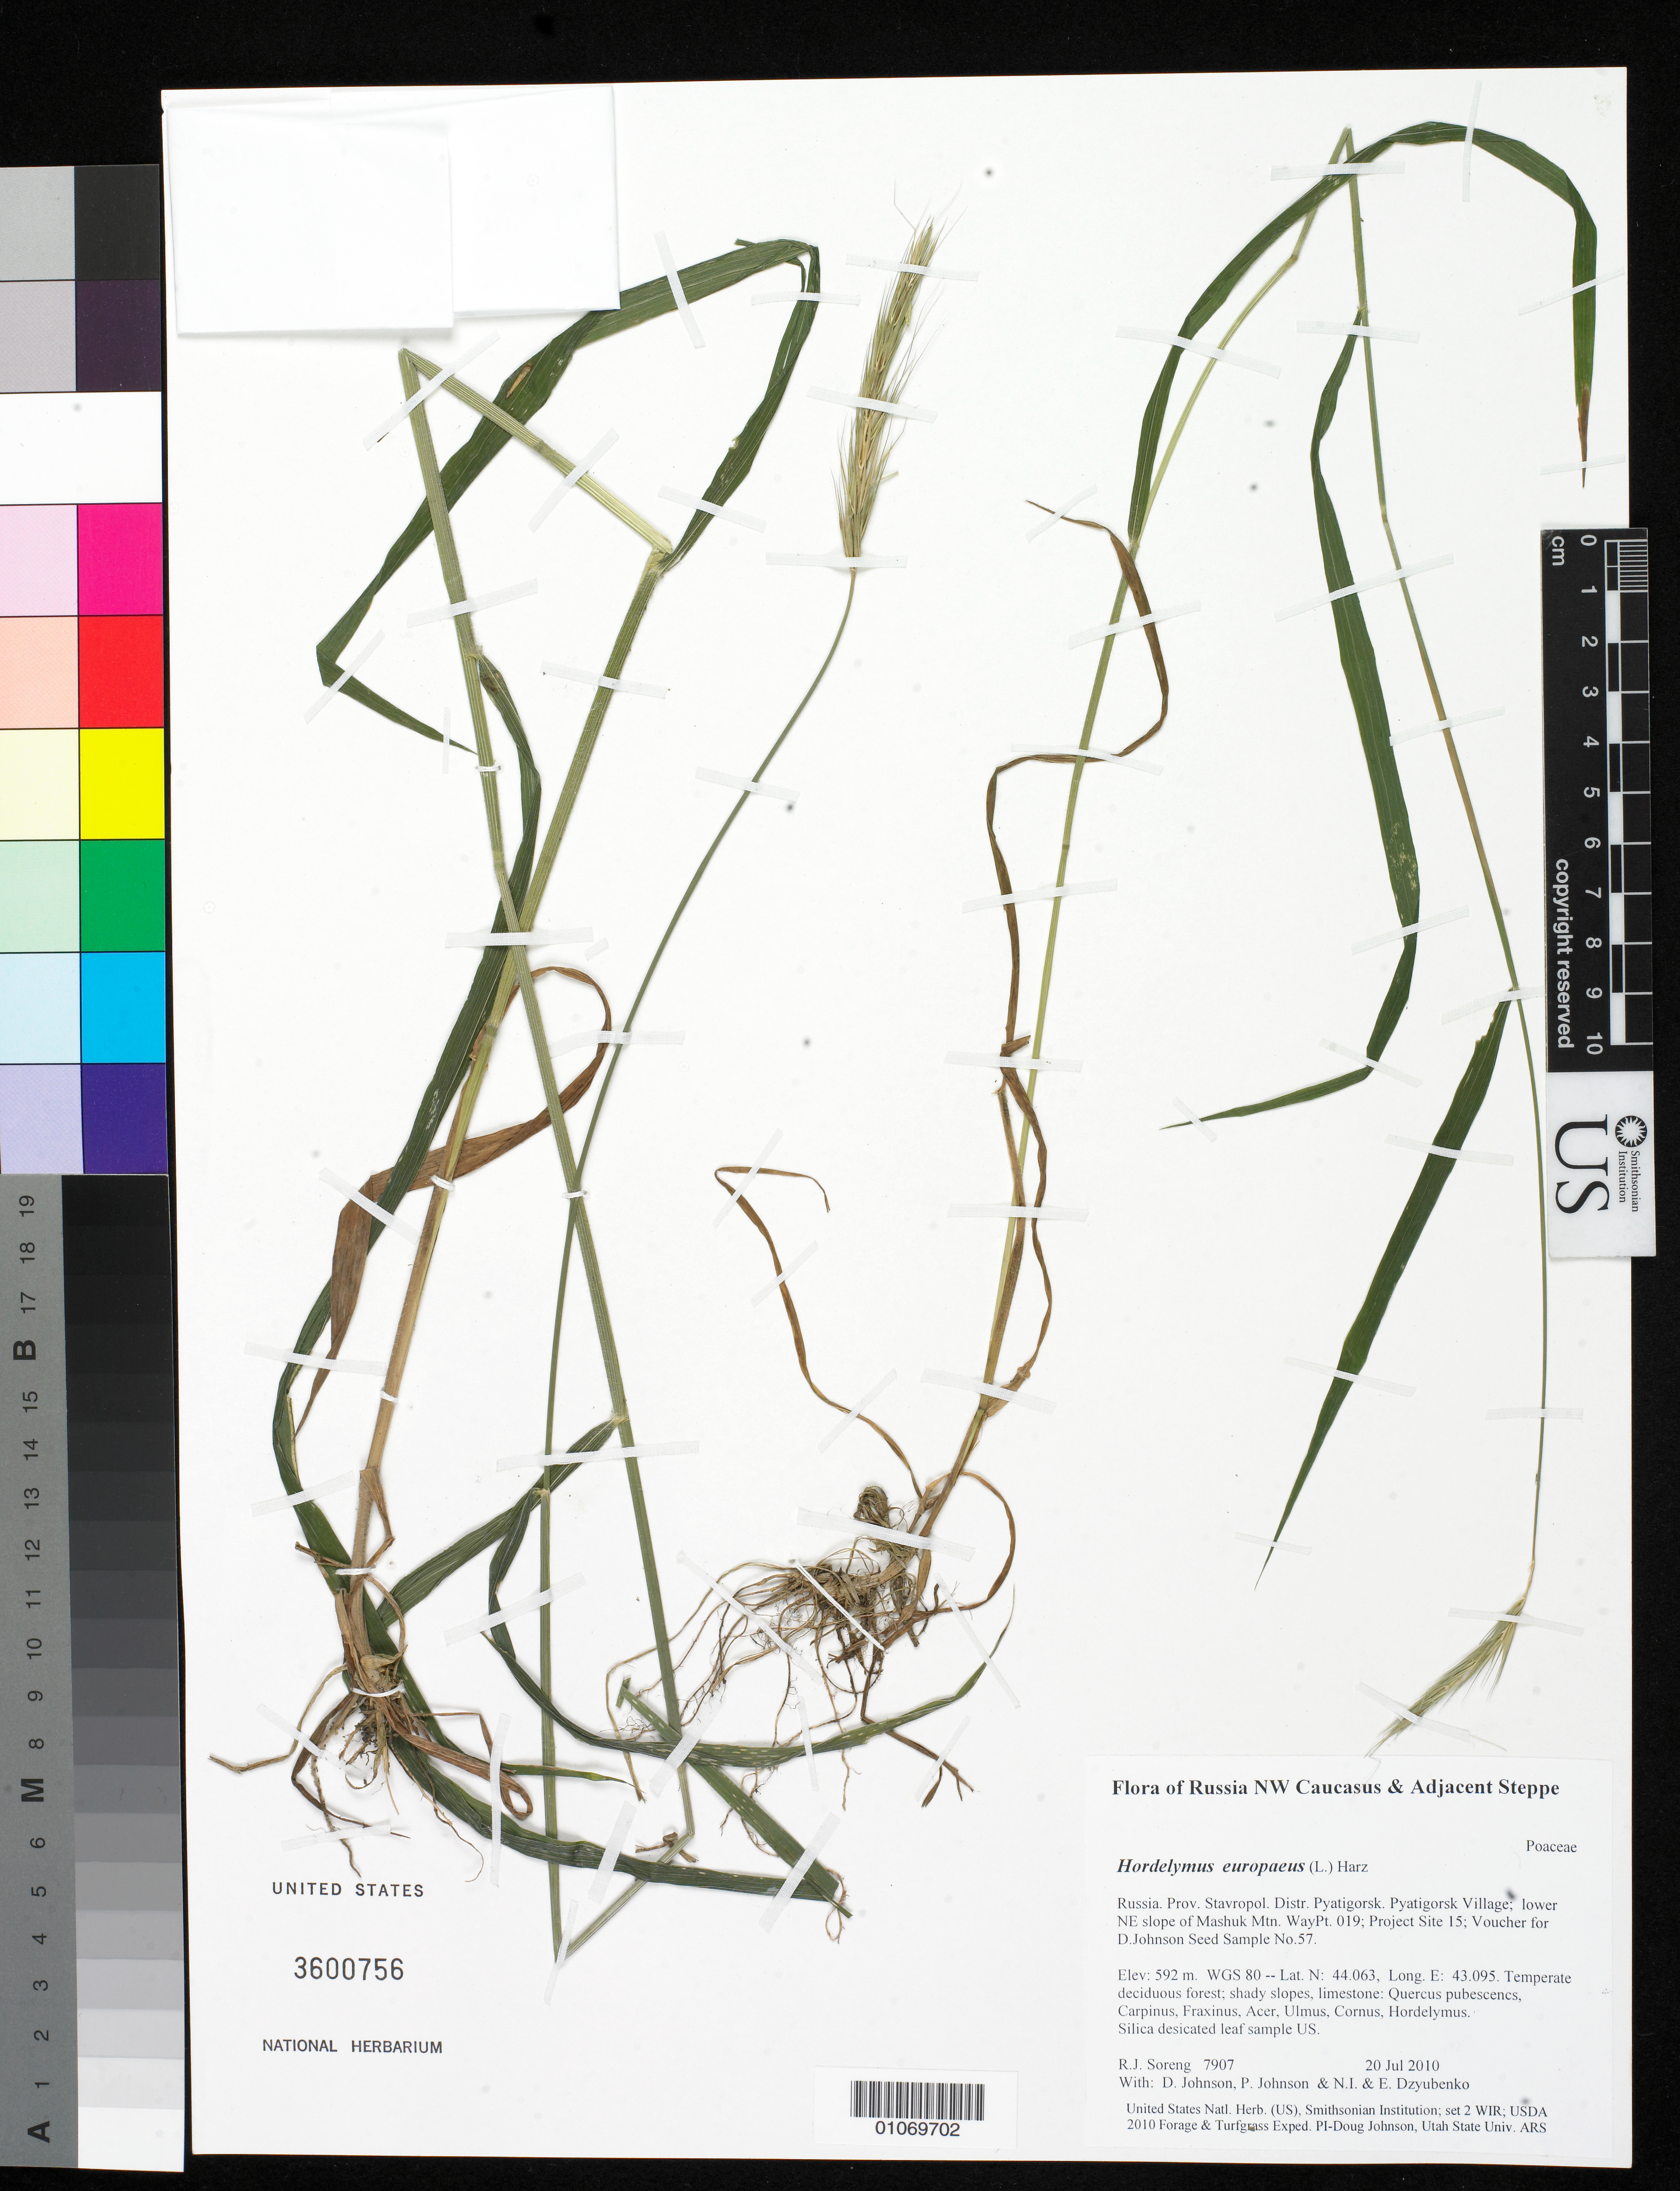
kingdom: Plantae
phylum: Tracheophyta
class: Liliopsida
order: Poales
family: Poaceae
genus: Hordelymus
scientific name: Hordelymus europaeus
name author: (L.) Jess. ex Harz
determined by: Soreng, Robert J., Research Associate (BOT), Smithsonian Institution - National Museum of Natural History (UNITED STATES)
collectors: R. J. Soreng, D. Johnson, P. Johnson, N. Dzyubenko & E. Dzyubenko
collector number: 7907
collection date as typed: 20 Jul 2010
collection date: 2010-07-20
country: Russian Federation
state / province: Stavropol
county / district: Pyatigorsk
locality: Pyatigorsk Village; lower NE slope of Mashuk Mtn.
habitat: Temperate deciduous forest; shady slopes, limestone: Quercus pubescencs, Carpinus, Fraxinus, Acer, Ulmus, Cornus, Hordelymus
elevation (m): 592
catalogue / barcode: US 3600756